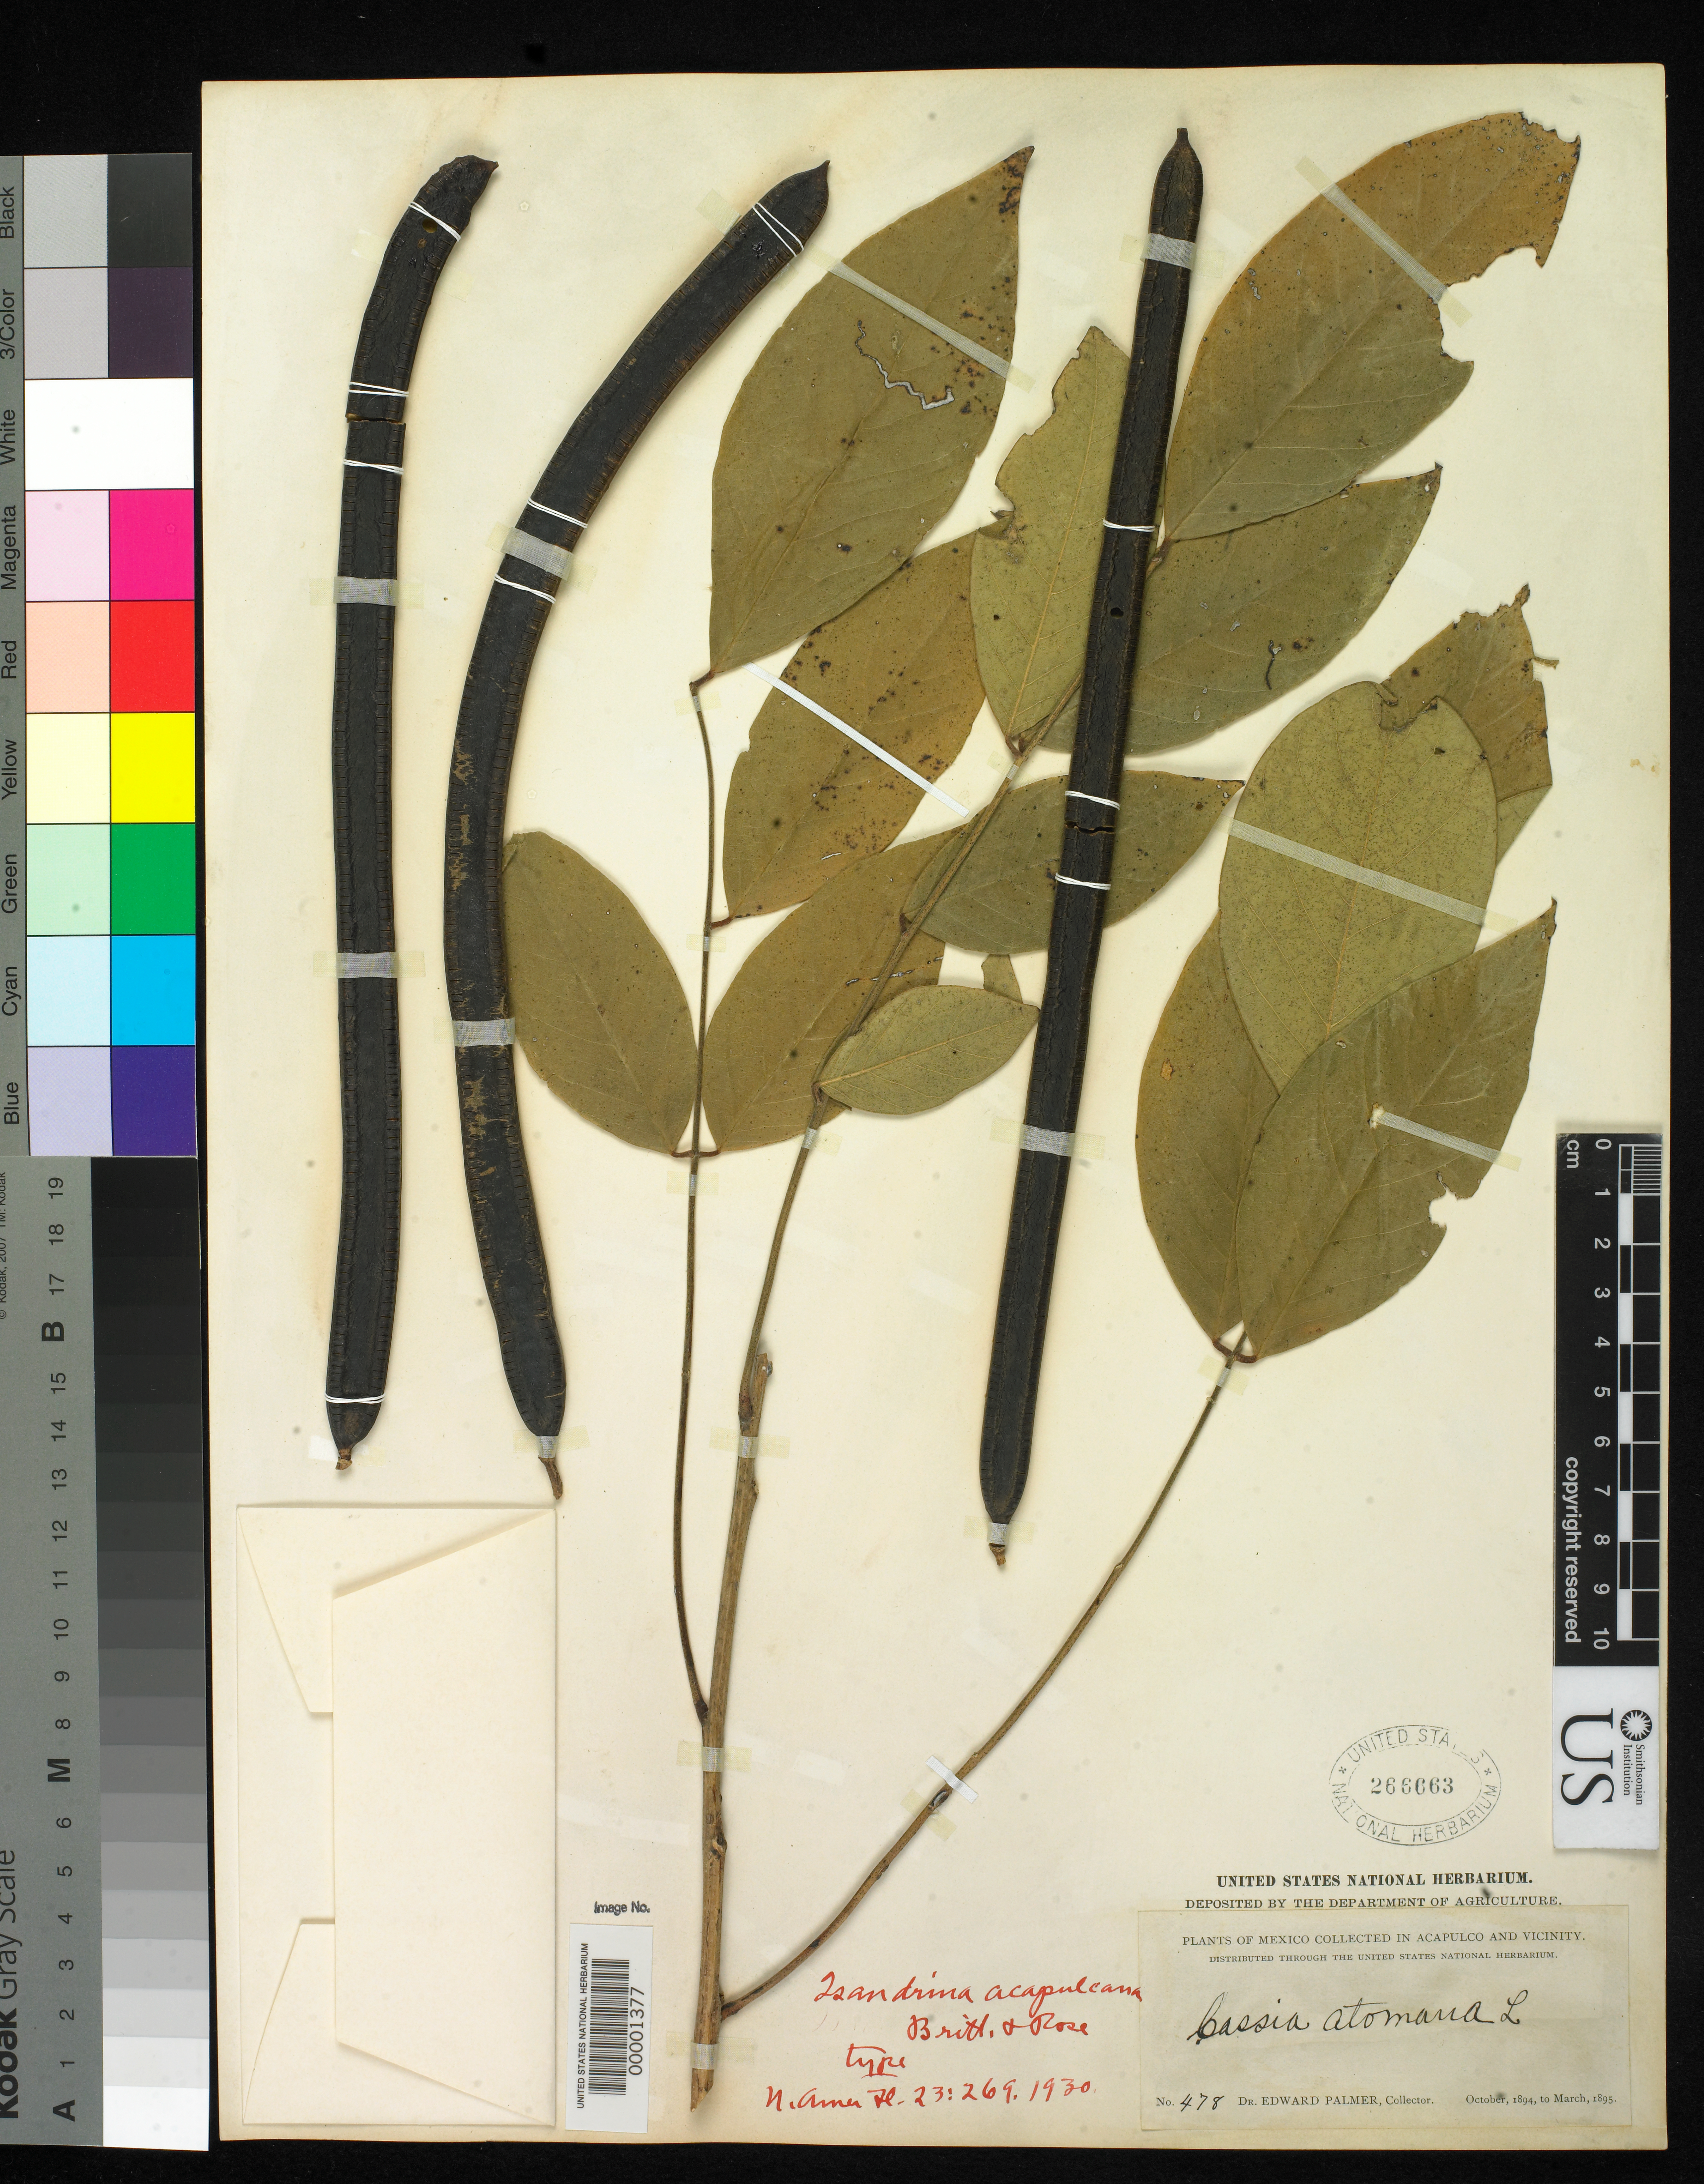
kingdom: Plantae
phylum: Tracheophyta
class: Magnoliopsida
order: Fabales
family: Fabaceae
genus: Isandrina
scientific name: Isandrina acapulcana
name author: Britton & Rose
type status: Isotype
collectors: E. Palmer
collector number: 478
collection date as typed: Oct 1894 to -- Mar 1895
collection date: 1894-10/1895-03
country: Mexico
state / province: Guerrero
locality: Acapulco and vicinity.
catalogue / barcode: US 266663